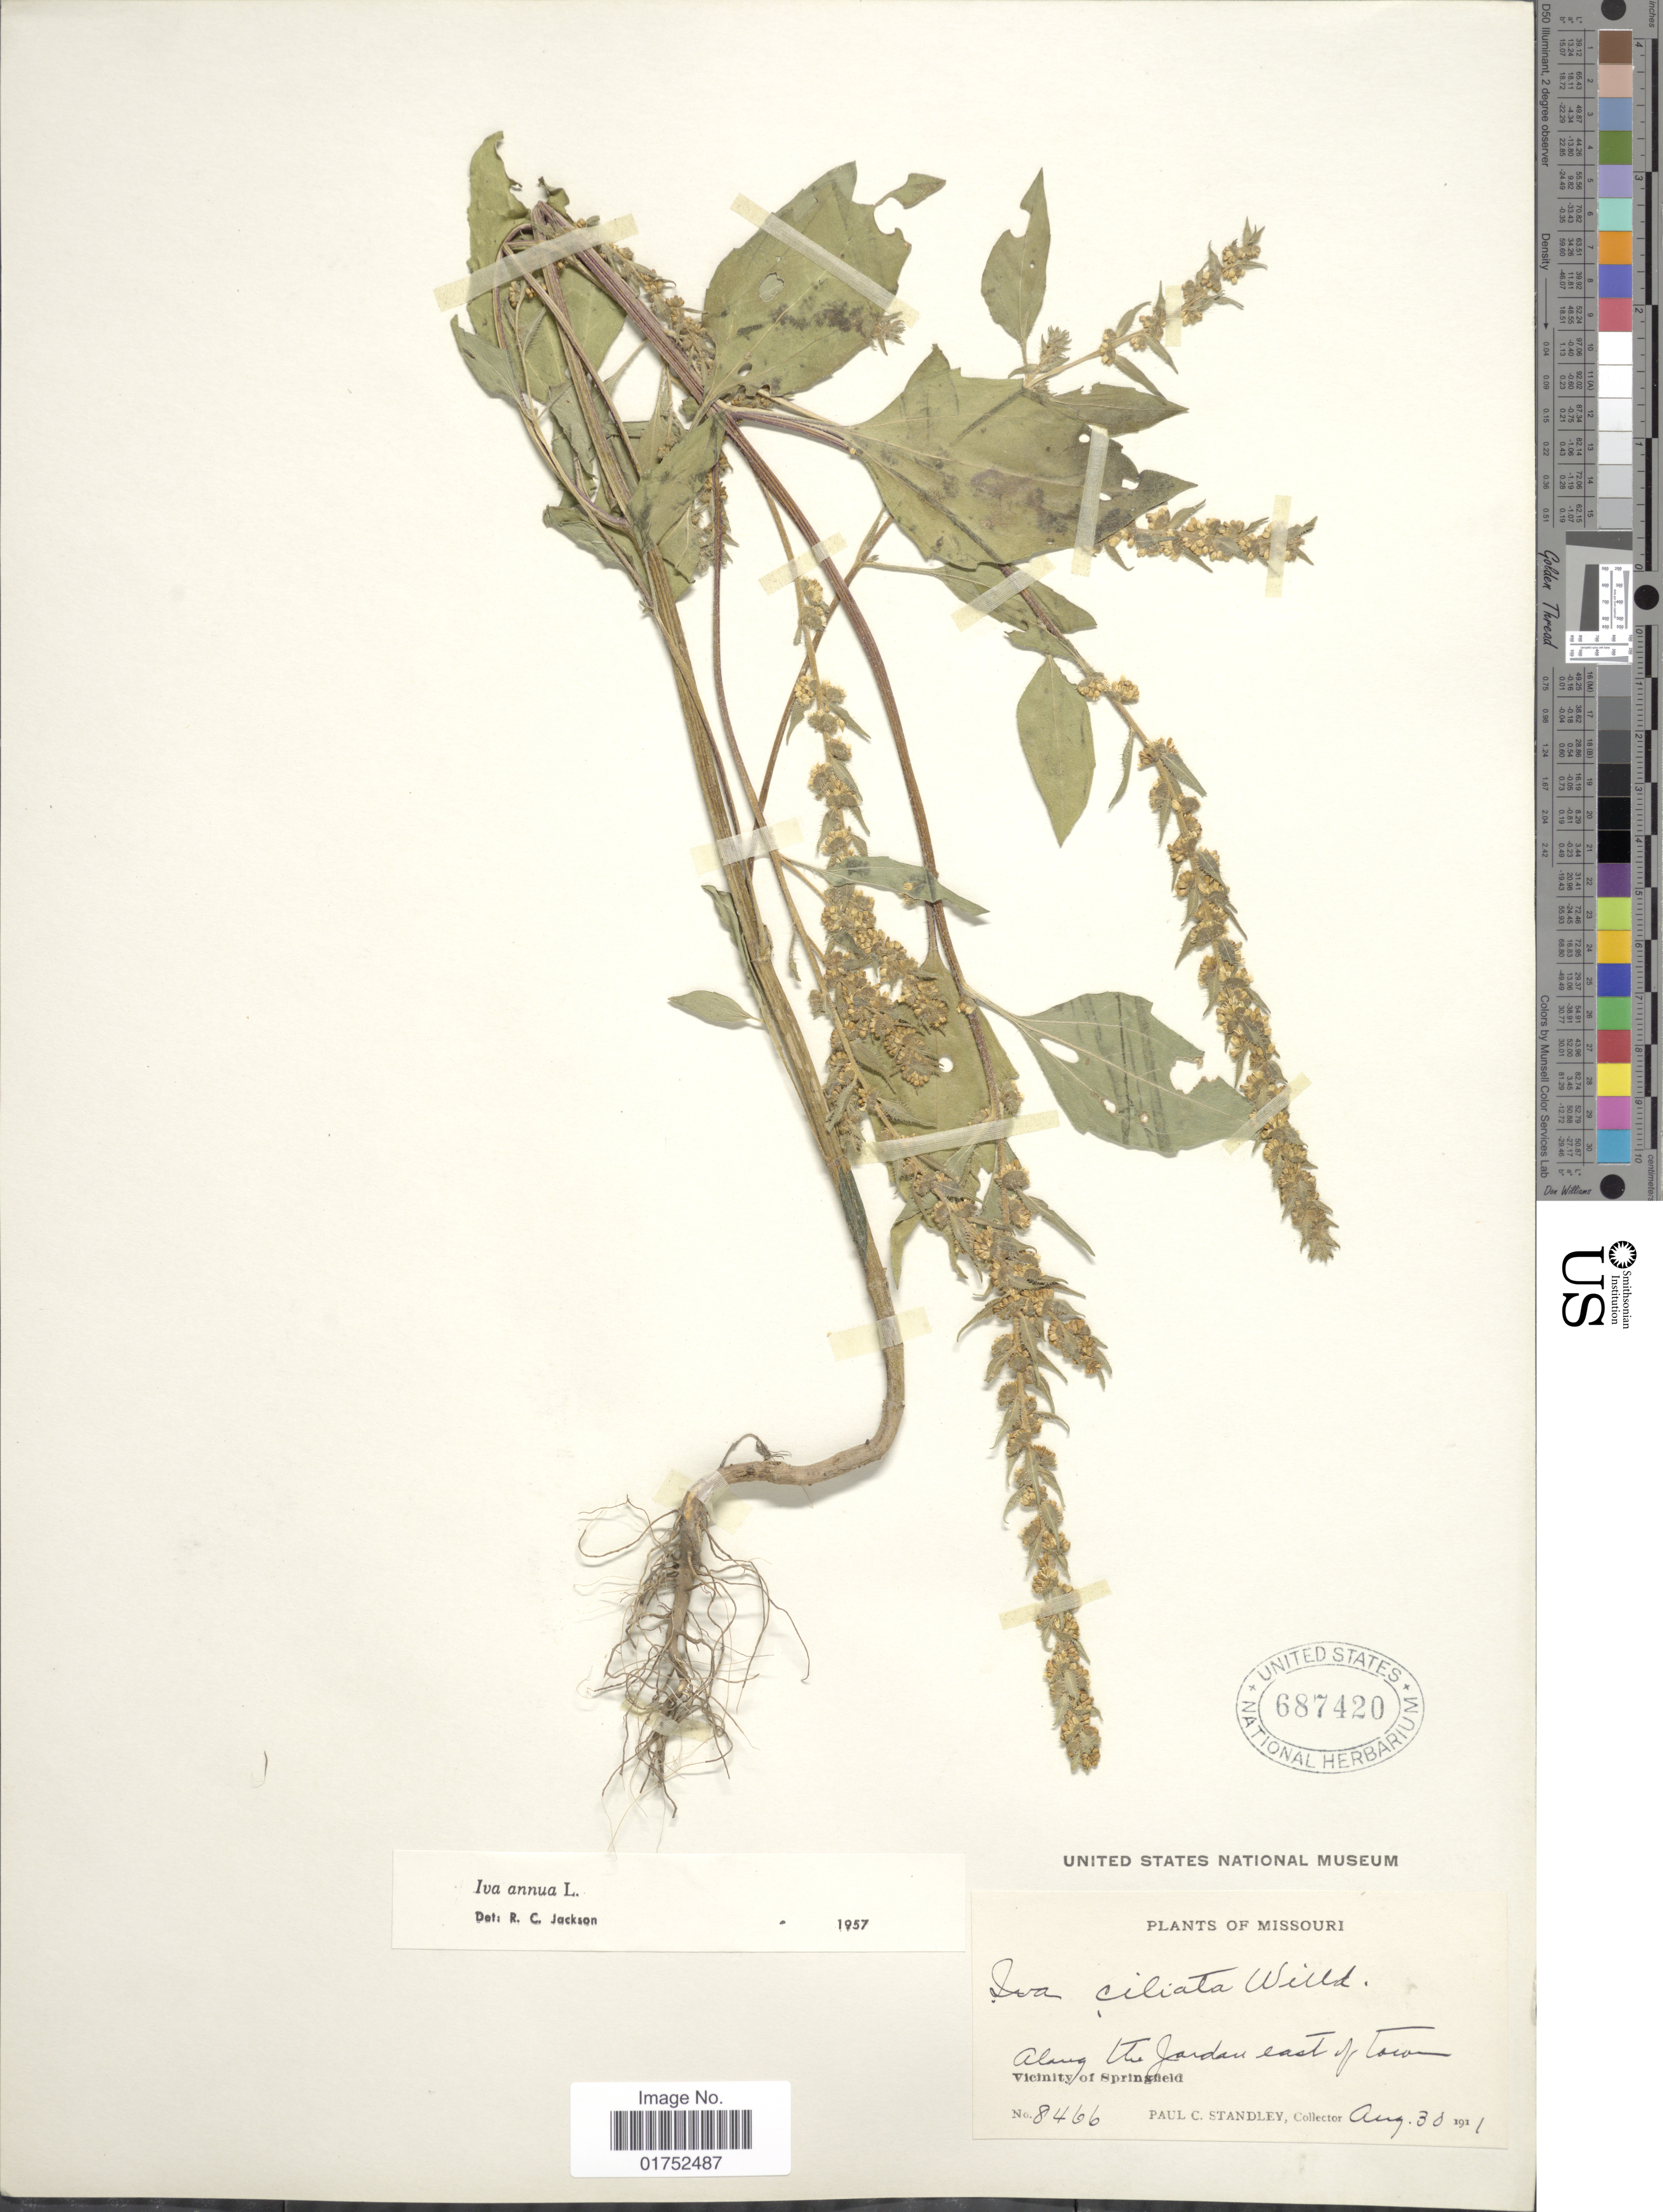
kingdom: Plantae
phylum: Tracheophyta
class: Magnoliopsida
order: Asterales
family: Asteraceae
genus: Iva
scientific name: Iva annua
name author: L.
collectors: P. C. Standley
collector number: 8466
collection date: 1911-08-30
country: United States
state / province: Missouri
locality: Along the Jardan east of town, Vicinity of Springfield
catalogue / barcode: US 687420